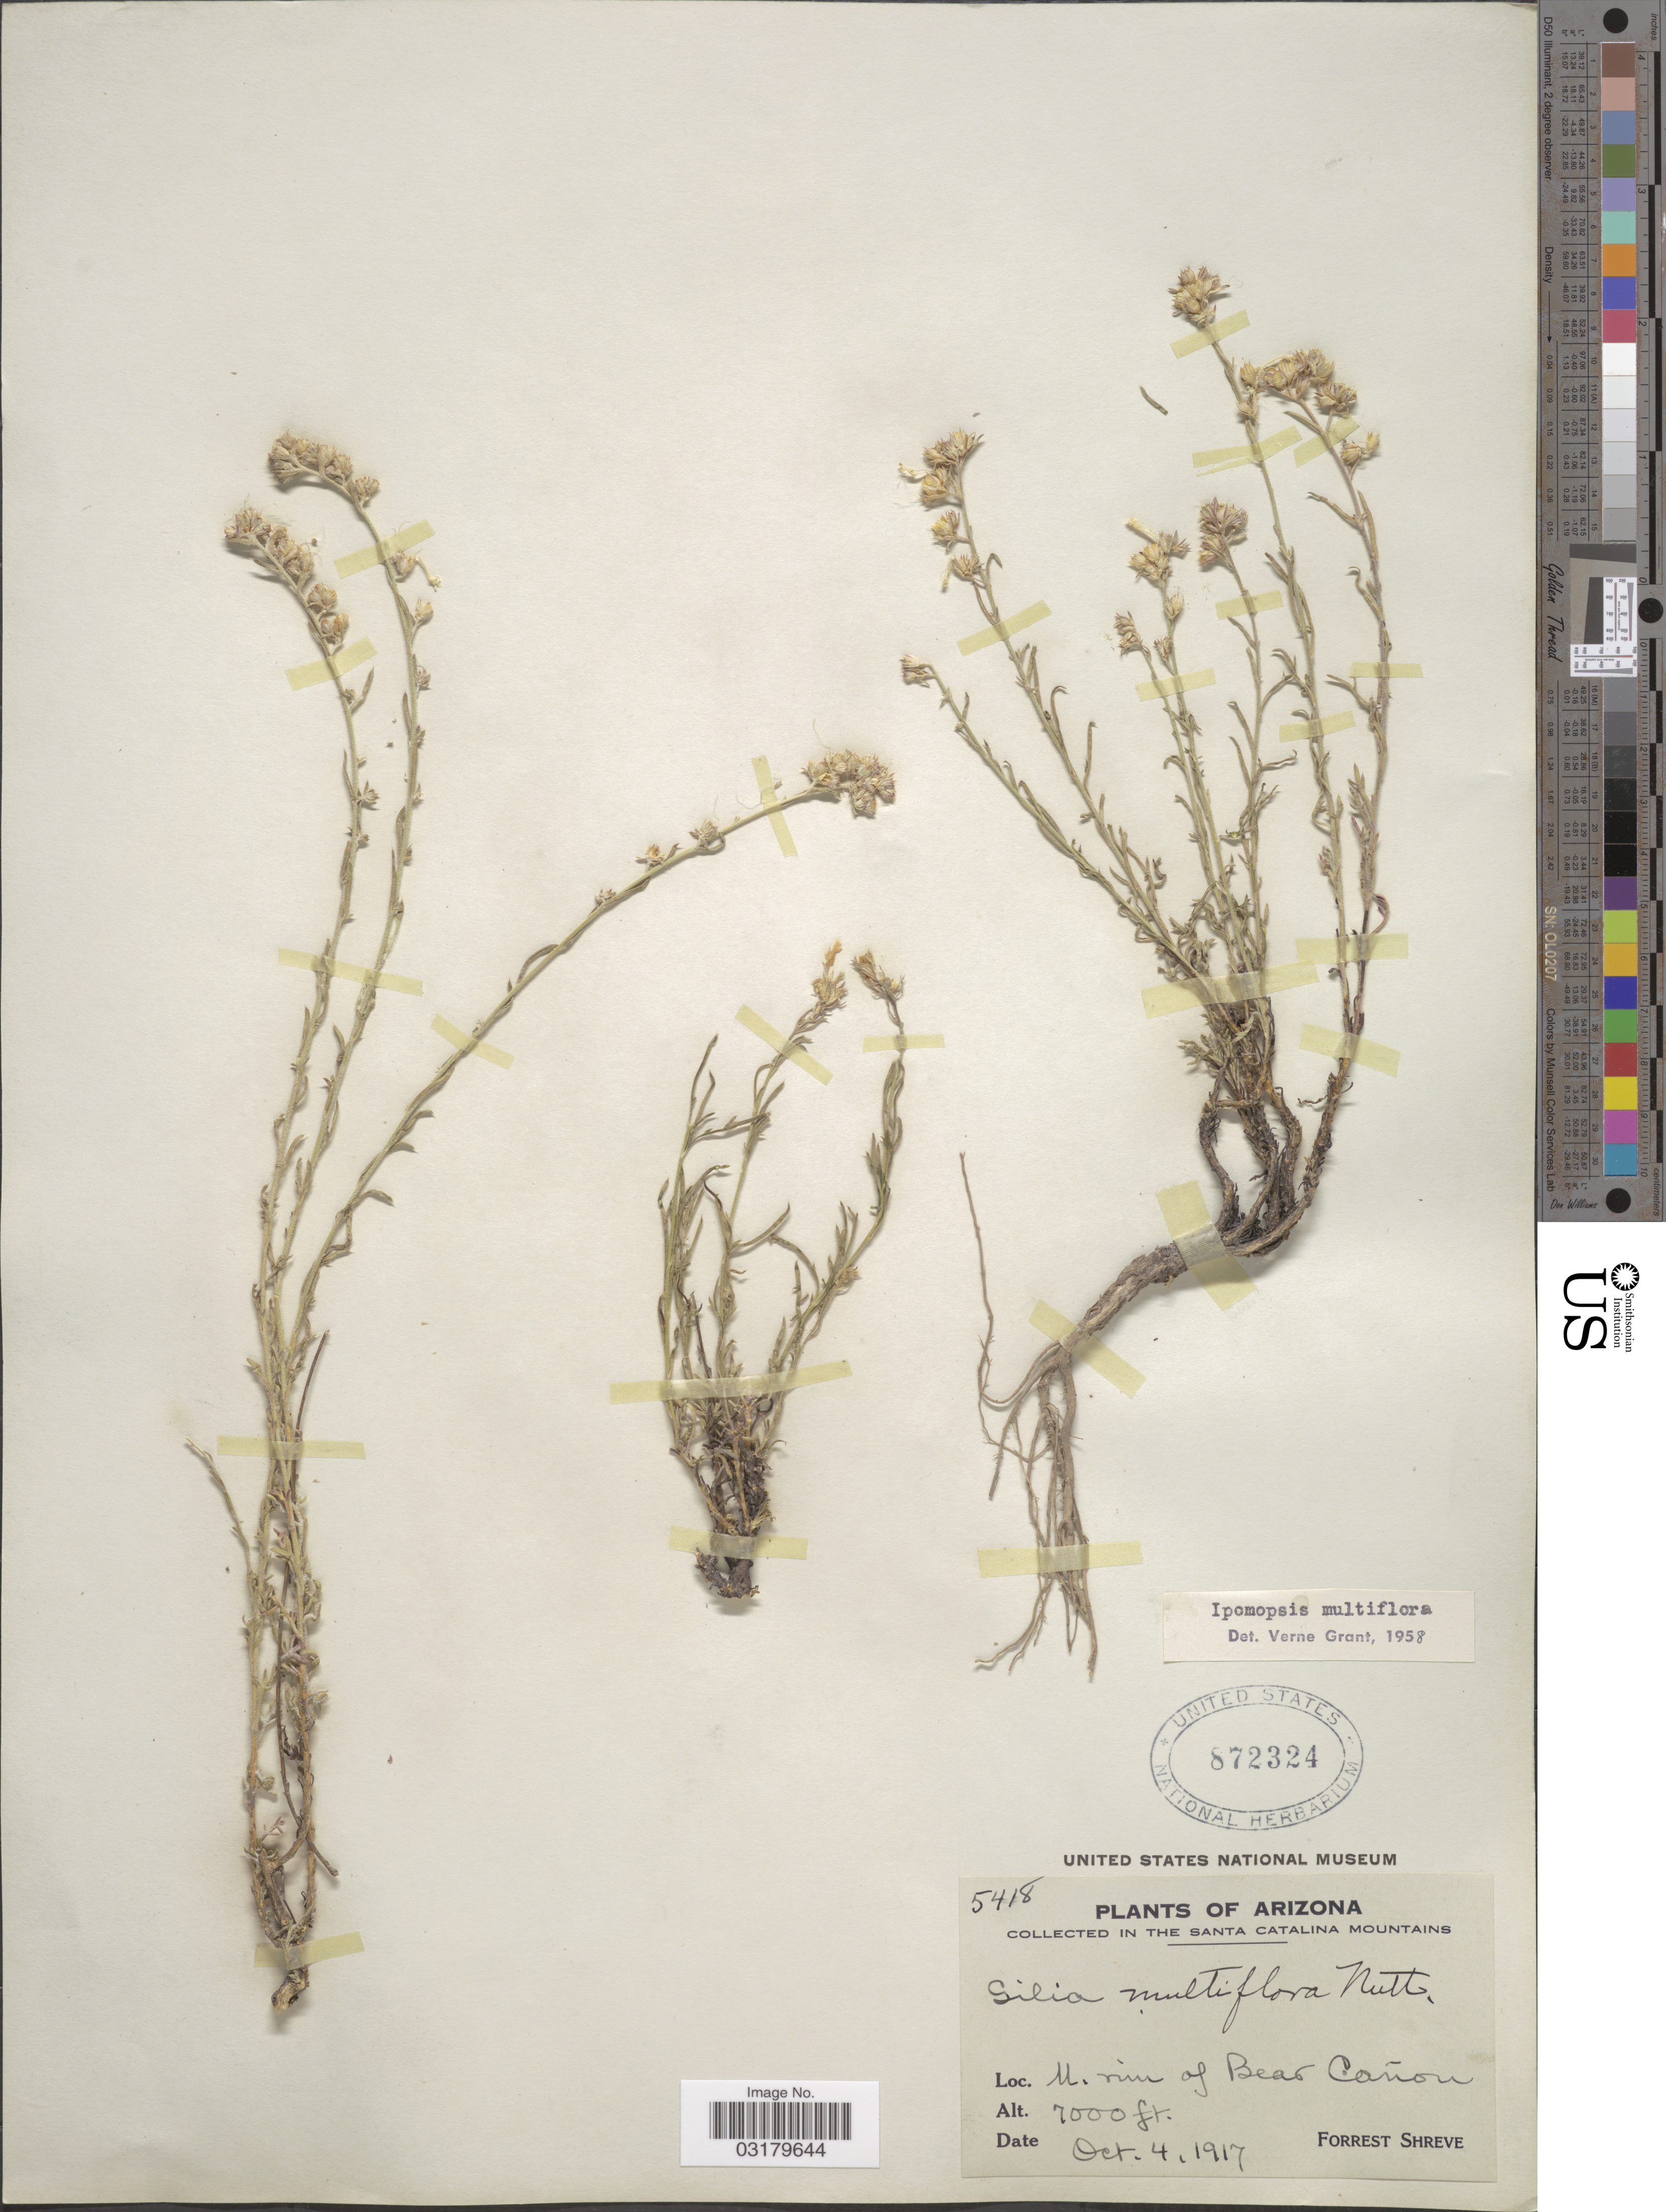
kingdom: Plantae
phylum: Tracheophyta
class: Magnoliopsida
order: Ericales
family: Polemoniaceae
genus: Ipomopsis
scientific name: Ipomopsis multiflora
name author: (Nutt.) V.E. Grant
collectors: F. Shreve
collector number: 5418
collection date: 1917-10-04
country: United States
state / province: Arizona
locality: In the Santa Catalina Mountains. M. rim of Bear Cañon.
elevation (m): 2134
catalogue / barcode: US 872324